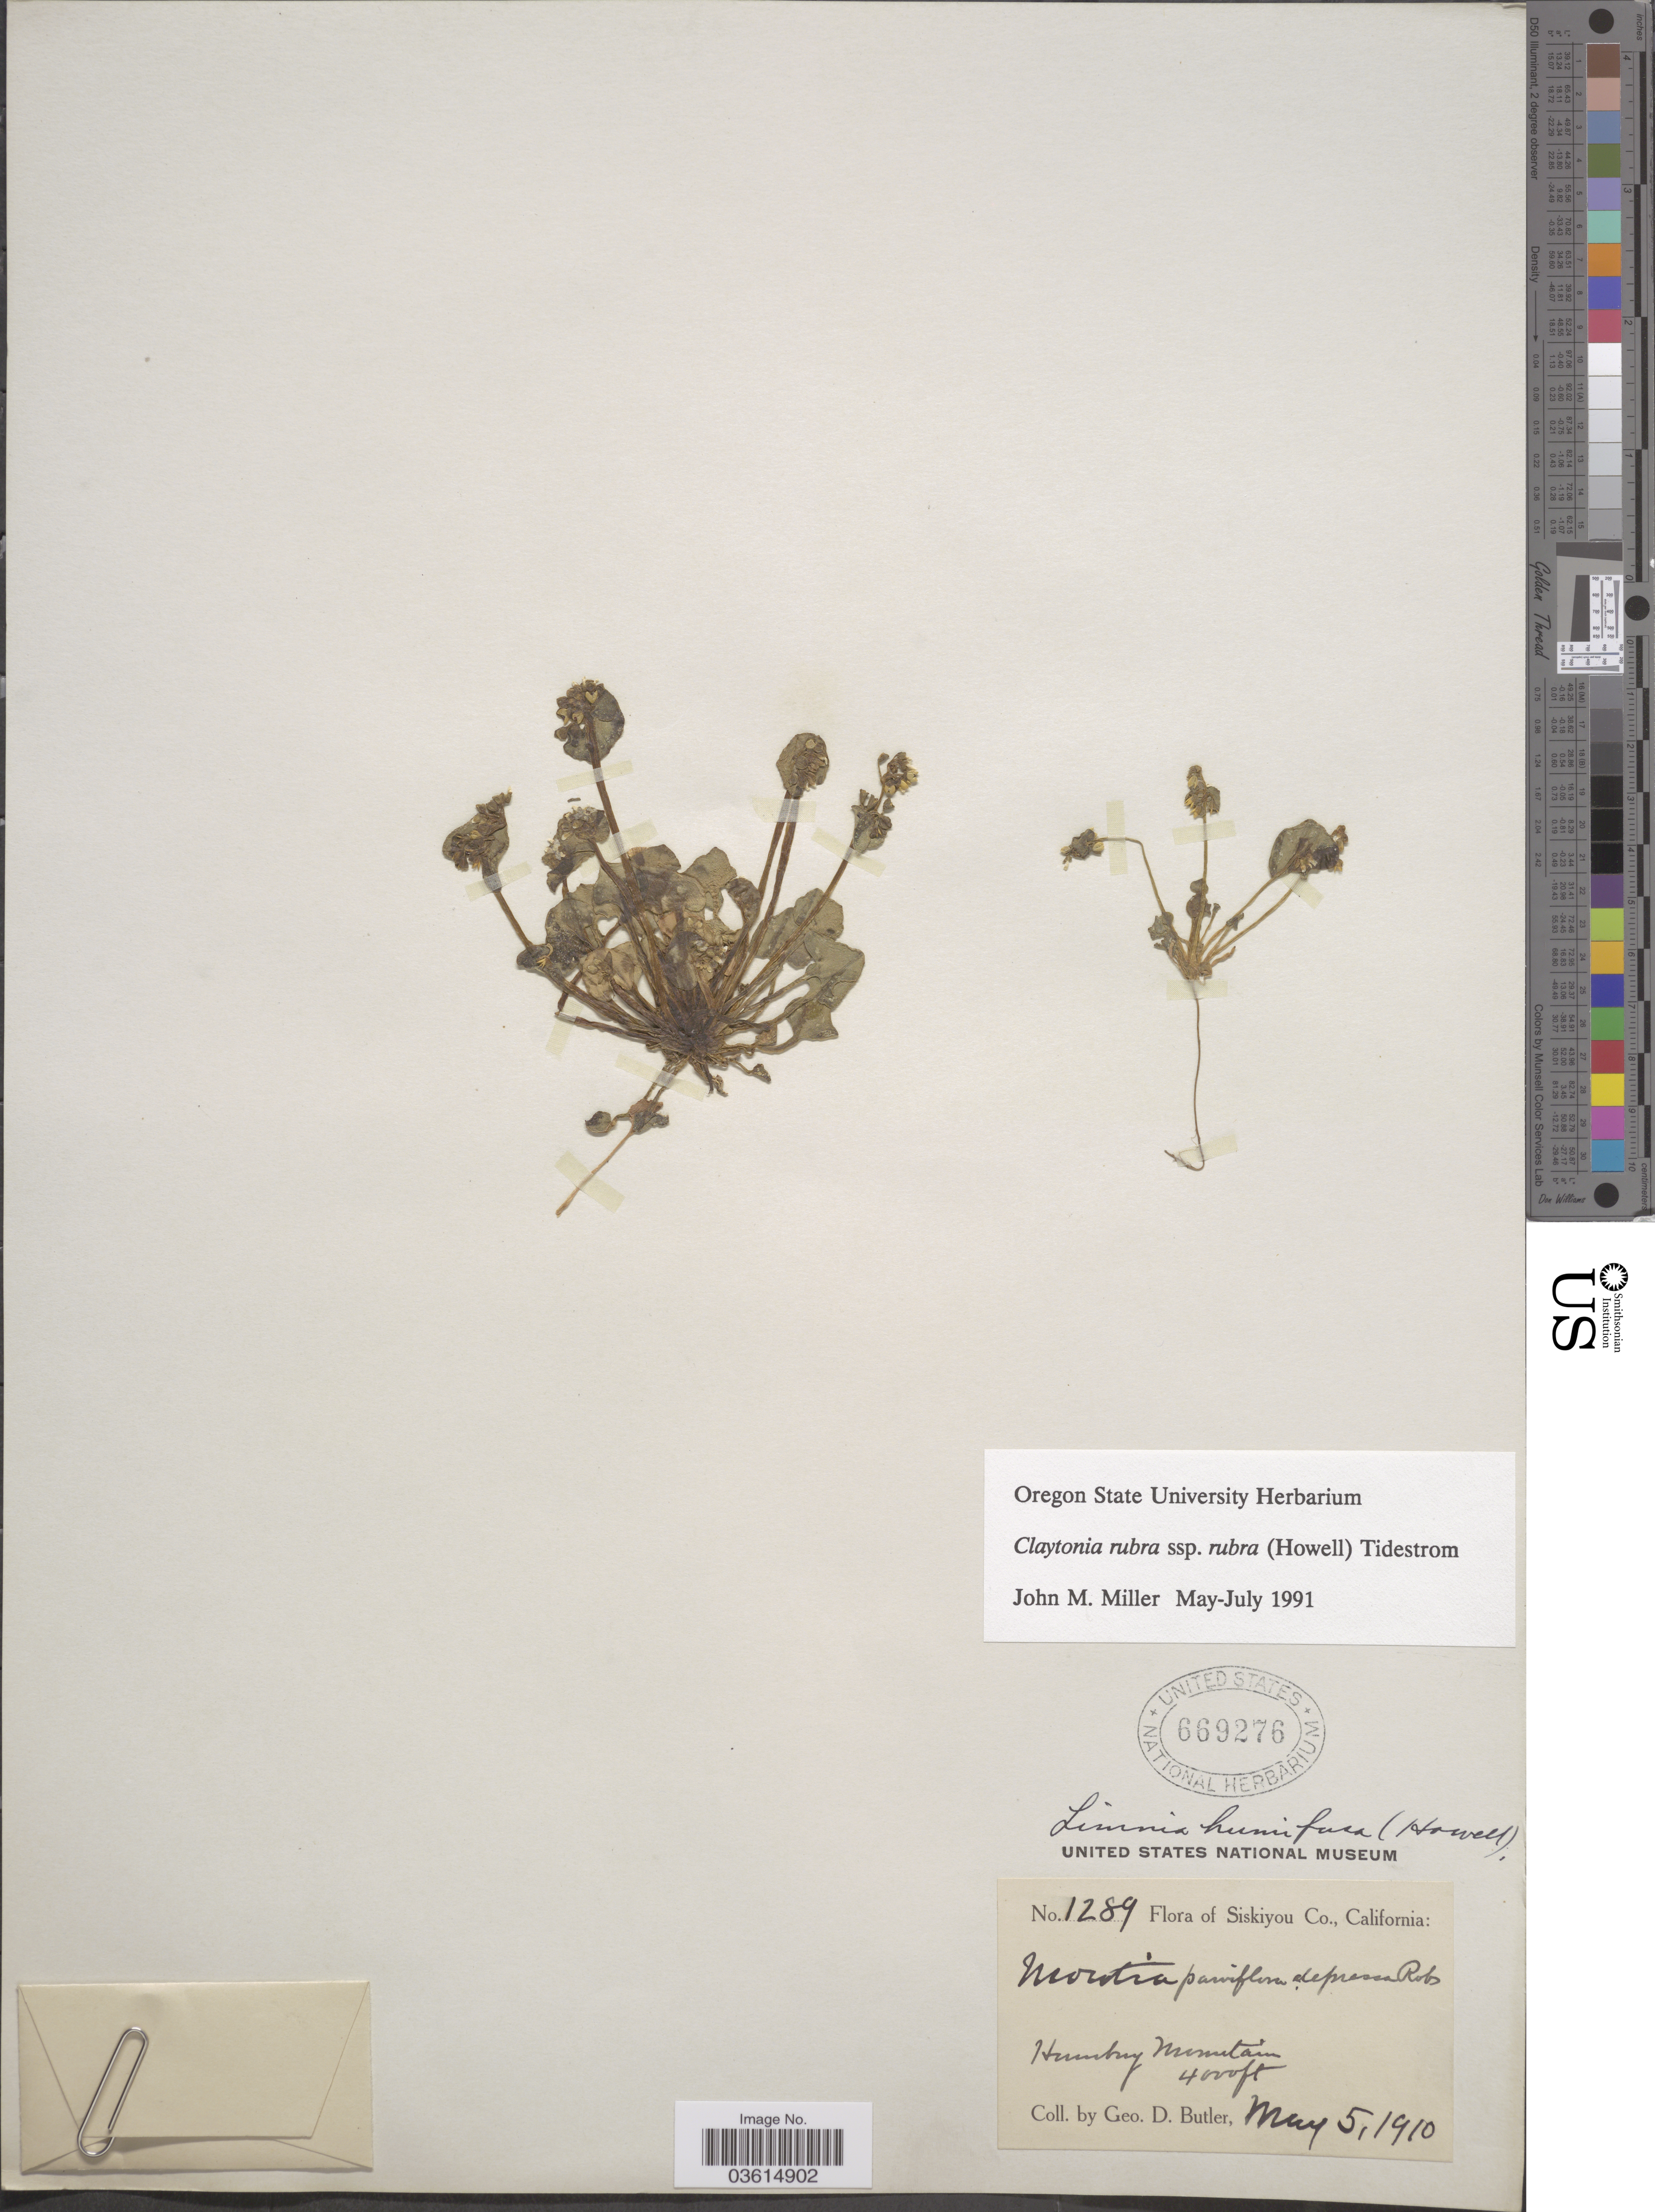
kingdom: Plantae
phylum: Tracheophyta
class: Magnoliopsida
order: Caryophyllales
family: Montiaceae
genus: Claytonia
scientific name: Claytonia rubra subsp. rubra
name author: (Howell) Tidestr.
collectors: G. D. Butler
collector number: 1289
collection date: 1910-05-05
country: United States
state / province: California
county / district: Siskiyou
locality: Siskiyou Co. Humbug Mountain.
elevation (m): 1219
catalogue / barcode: US 669276